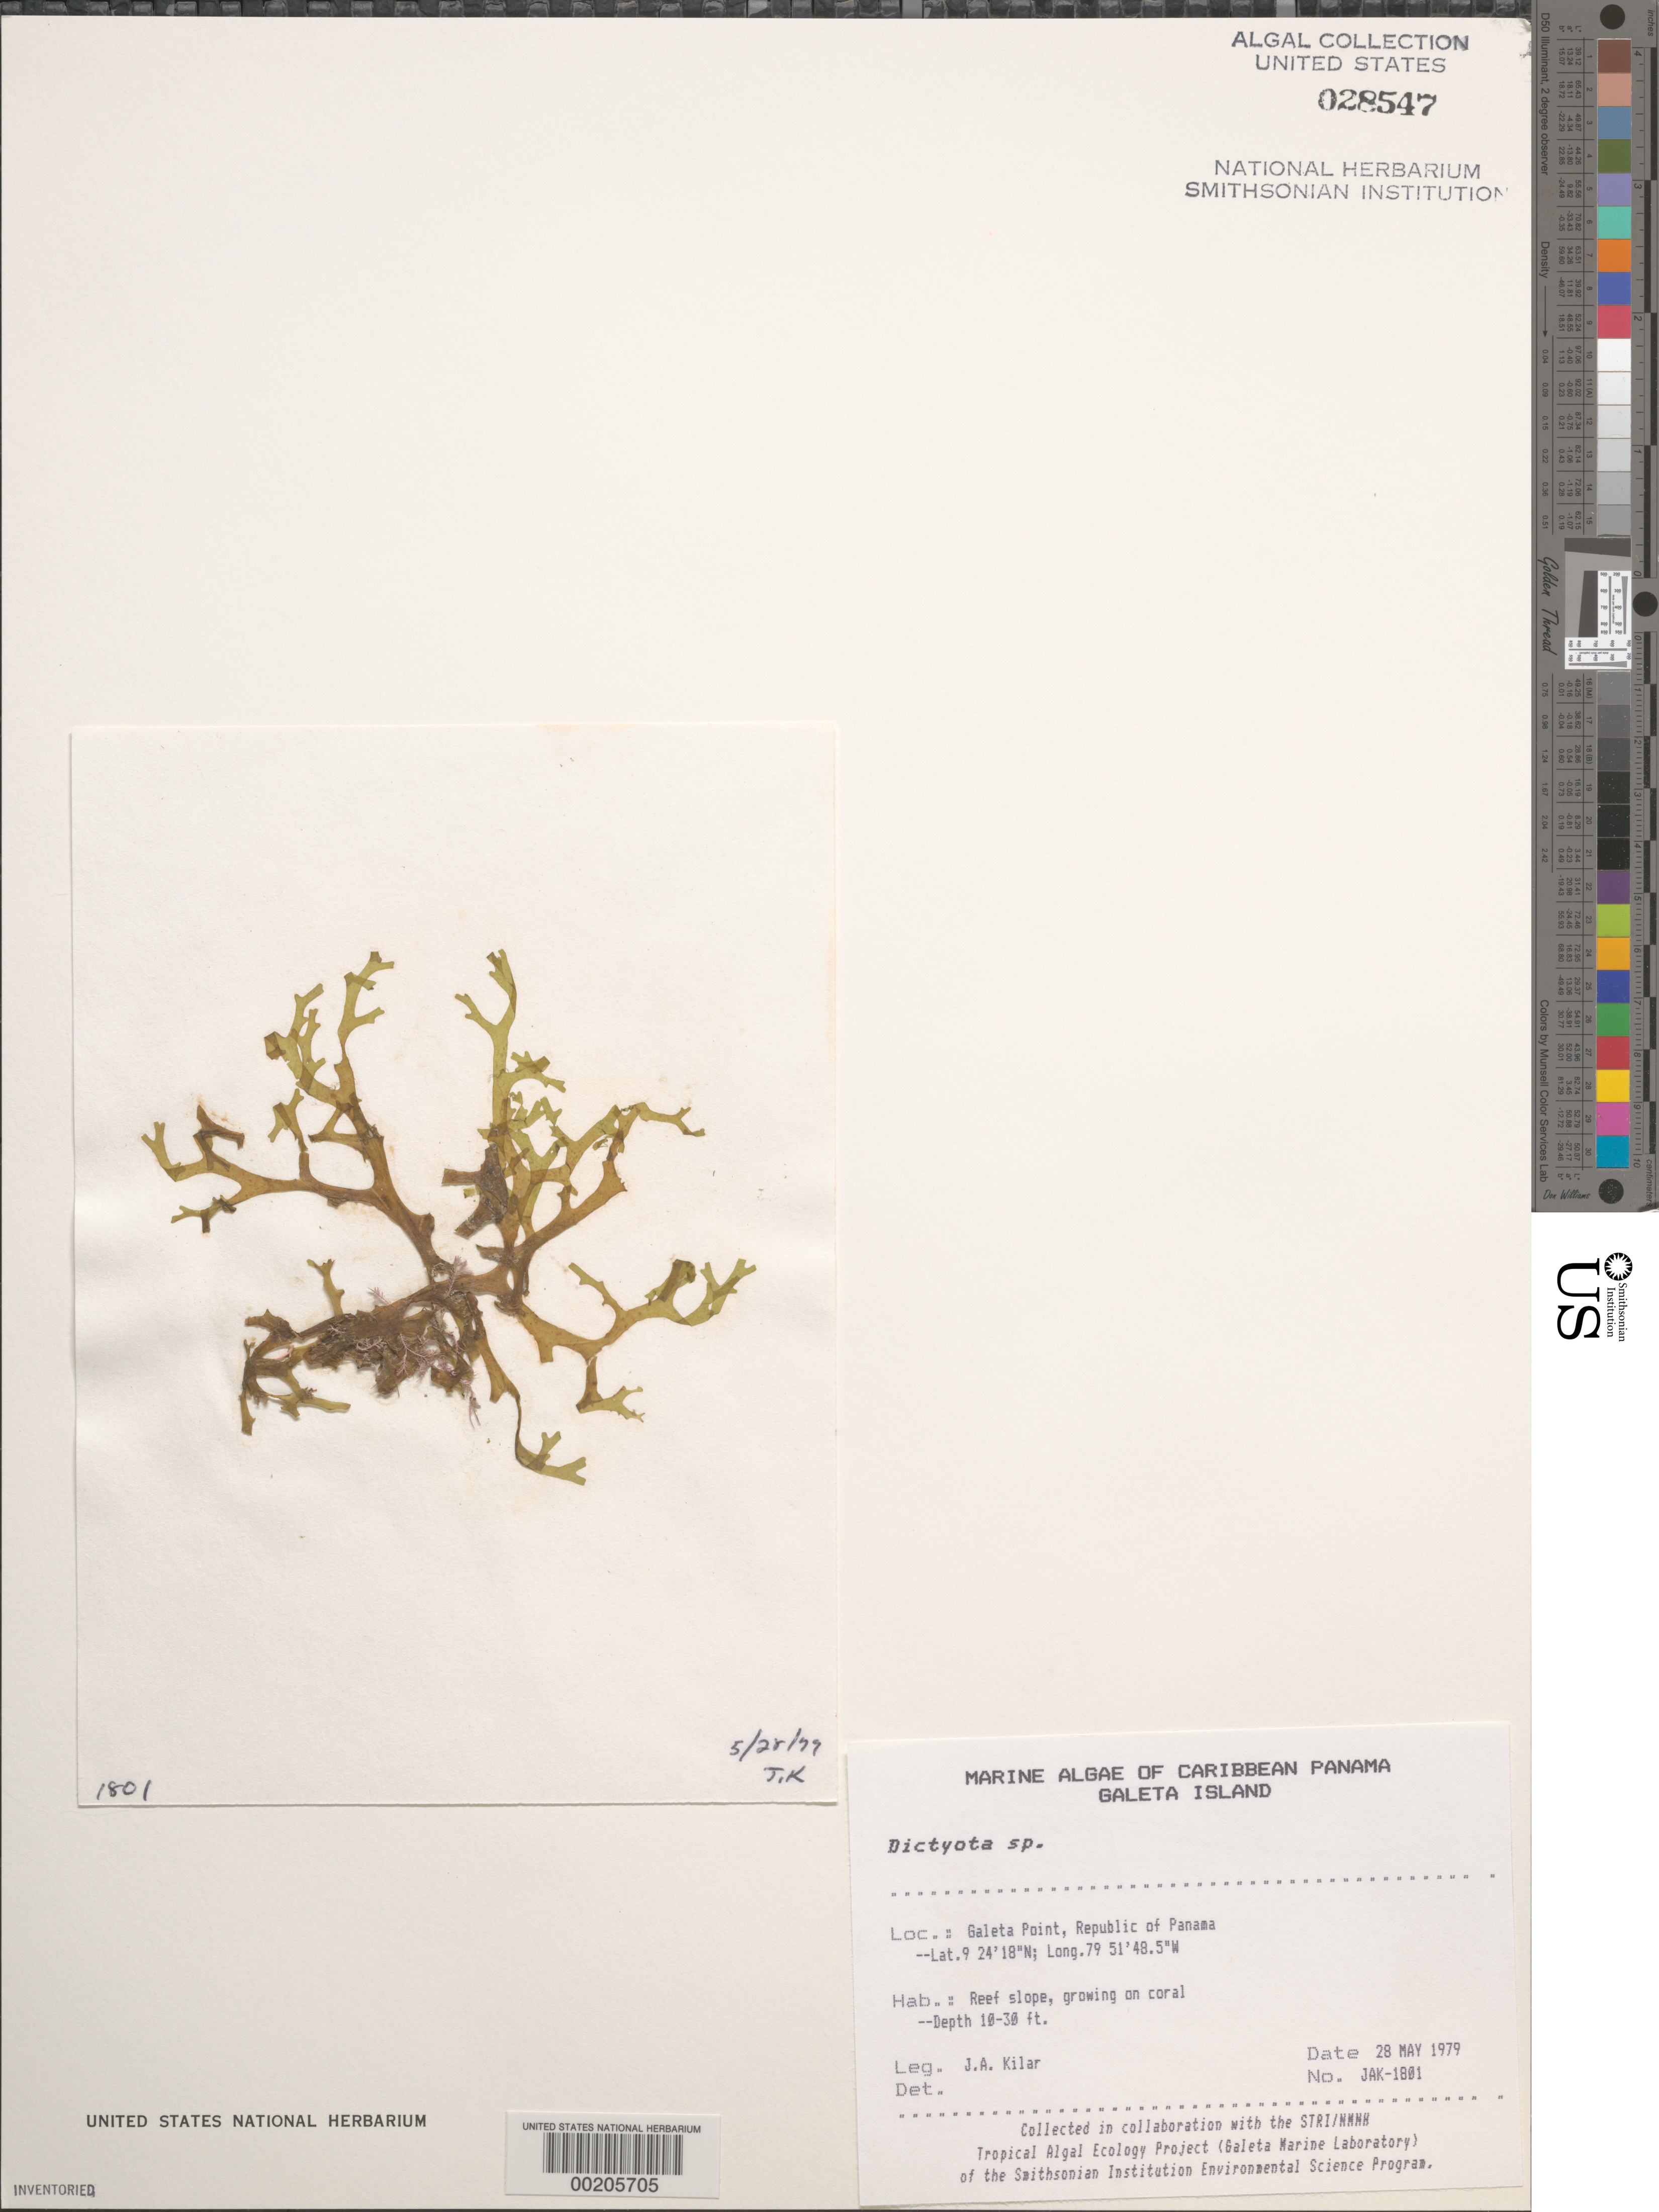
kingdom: Chromista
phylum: Ochrophyta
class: Phaeophyceae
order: Dictyotales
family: Dictyotaceae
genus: Dictyota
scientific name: Dictyota sp.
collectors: J. A. Kilar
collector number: JAK-1801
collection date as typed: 28 May 1979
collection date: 1979-05-28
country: Panama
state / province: Colón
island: Galeta Island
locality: Galeta Point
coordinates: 9 24' 18" N, 79 51' 48.5" W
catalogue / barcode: US 28547